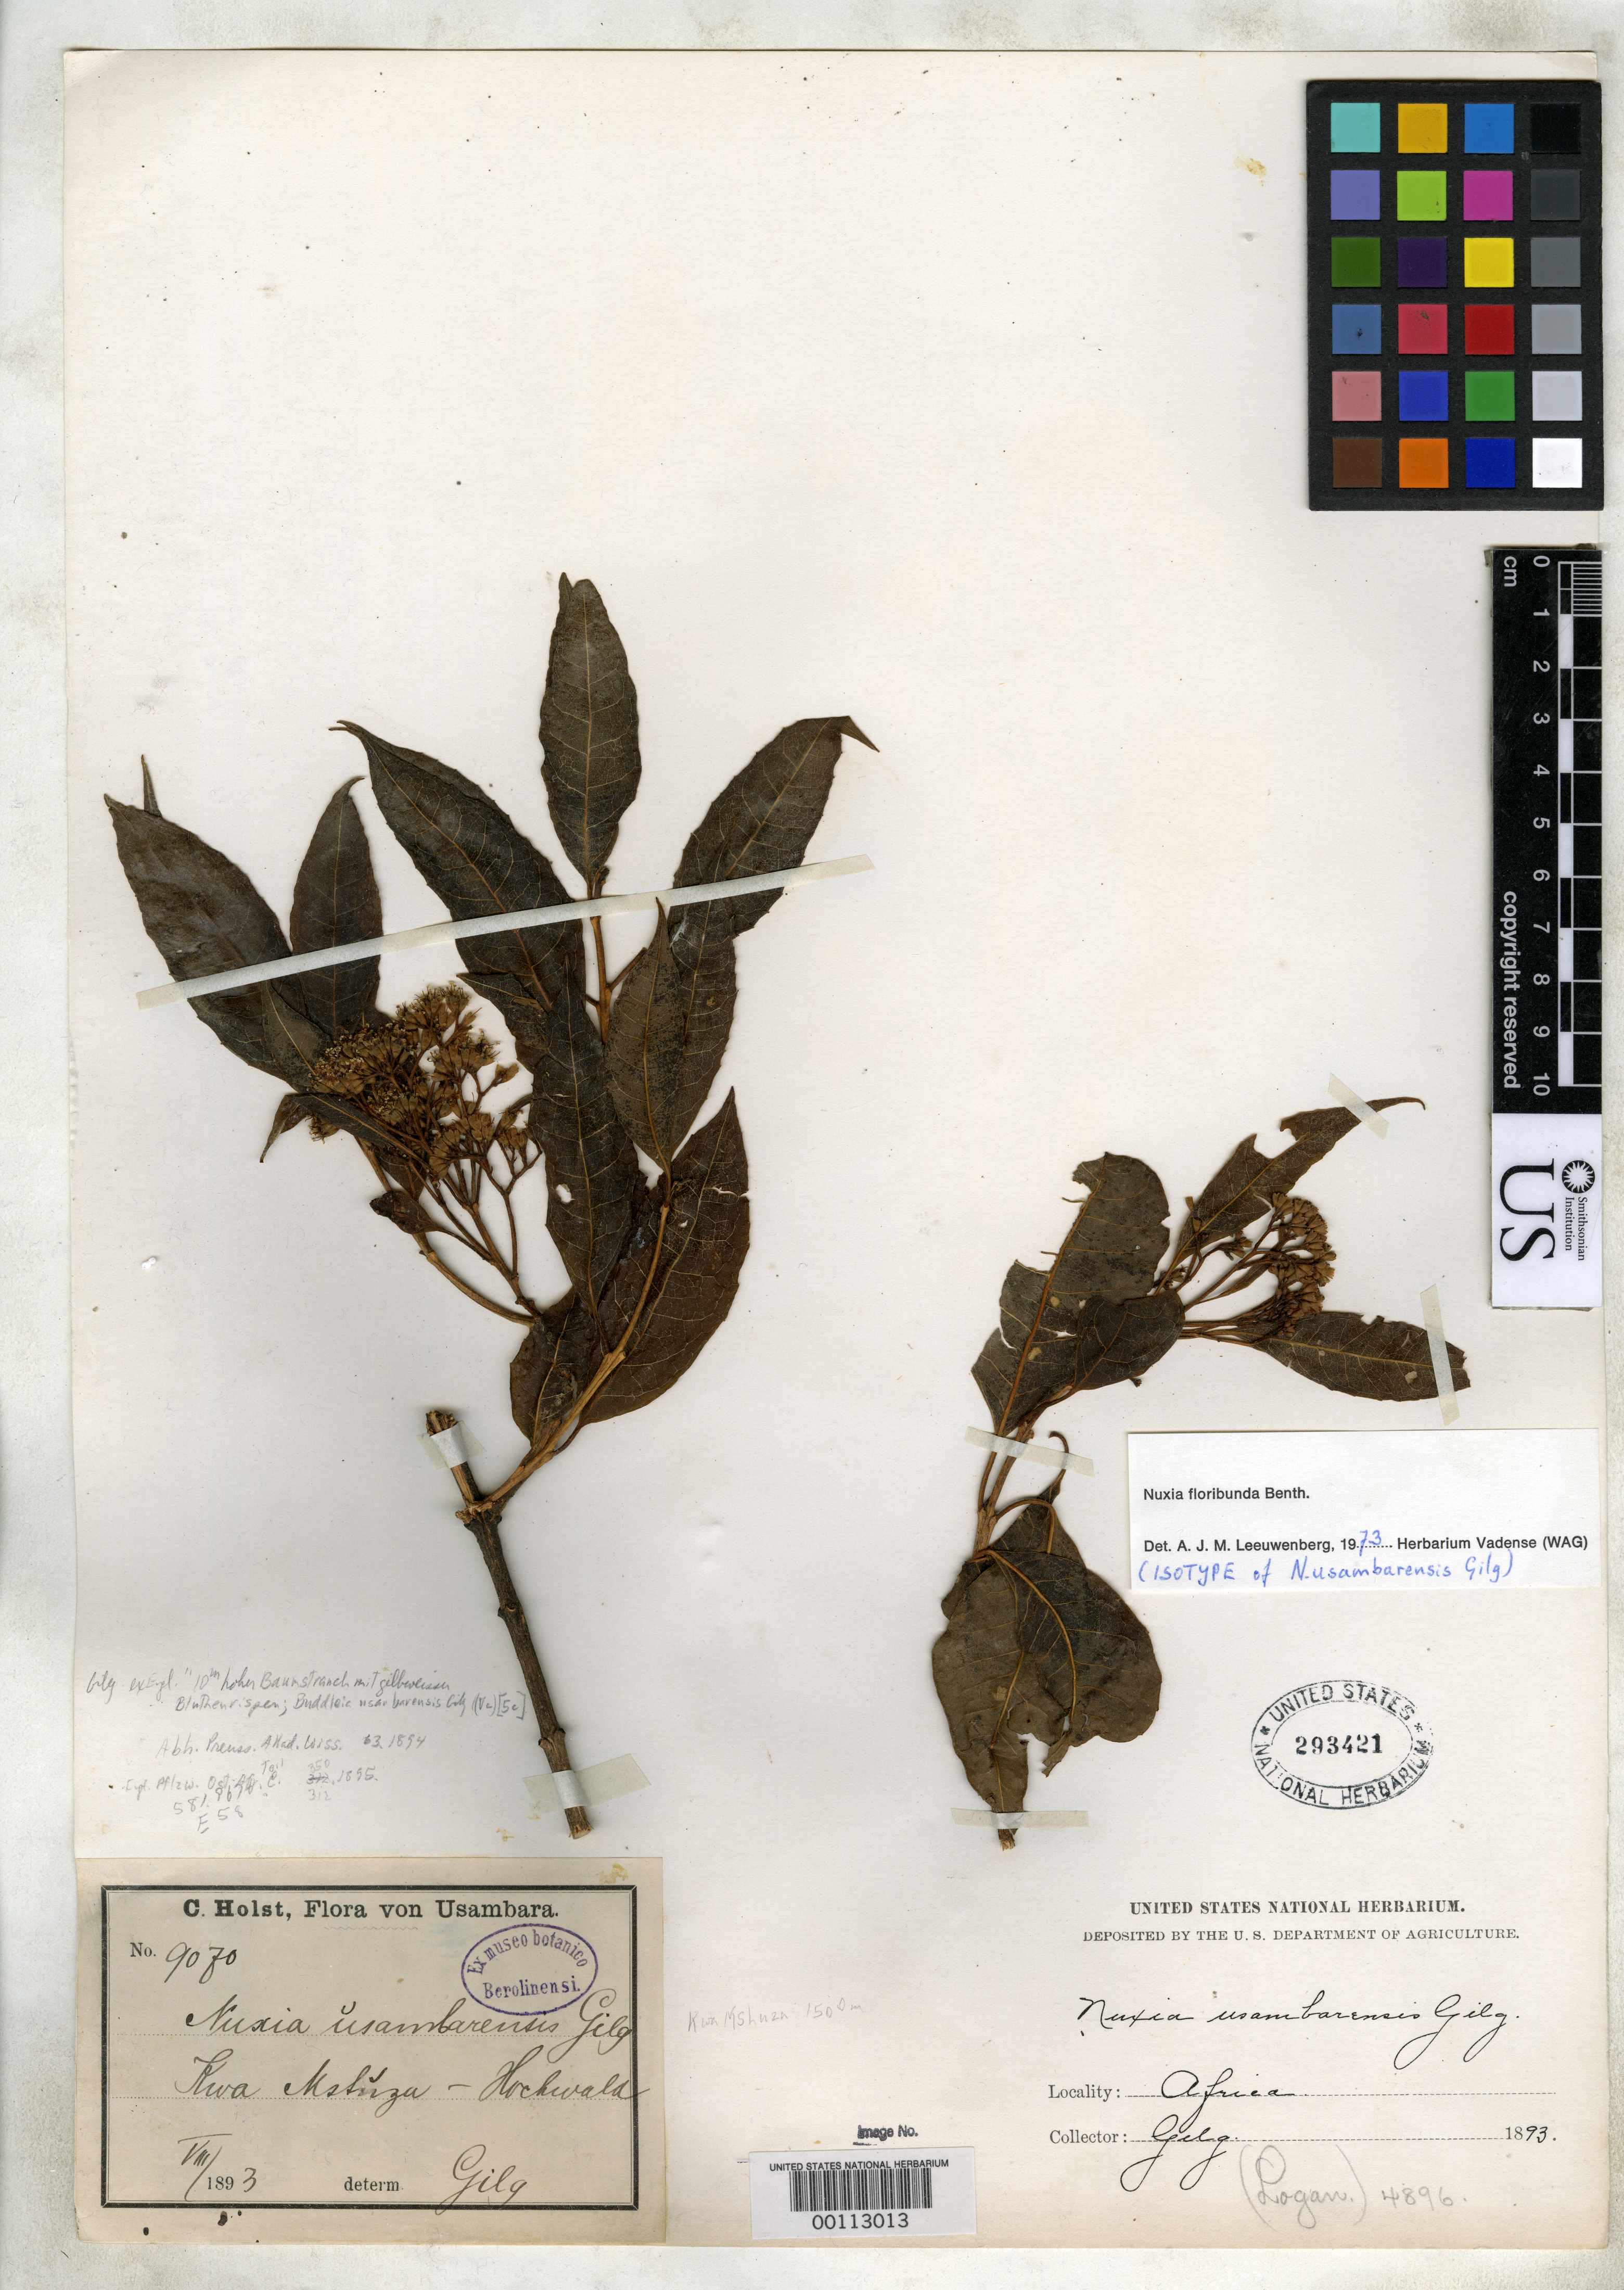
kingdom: Plantae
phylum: Tracheophyta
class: Magnoliopsida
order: Lamiales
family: Stilbaceae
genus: Nuxia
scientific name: Nuxia usambarensis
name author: Gilg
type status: Isotype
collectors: C. H. Holst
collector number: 9070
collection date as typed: Aug 1893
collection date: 1893-08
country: Tanzania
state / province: Tanga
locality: Usambara, near Kwa Mshusa.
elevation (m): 1500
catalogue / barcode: US 293421